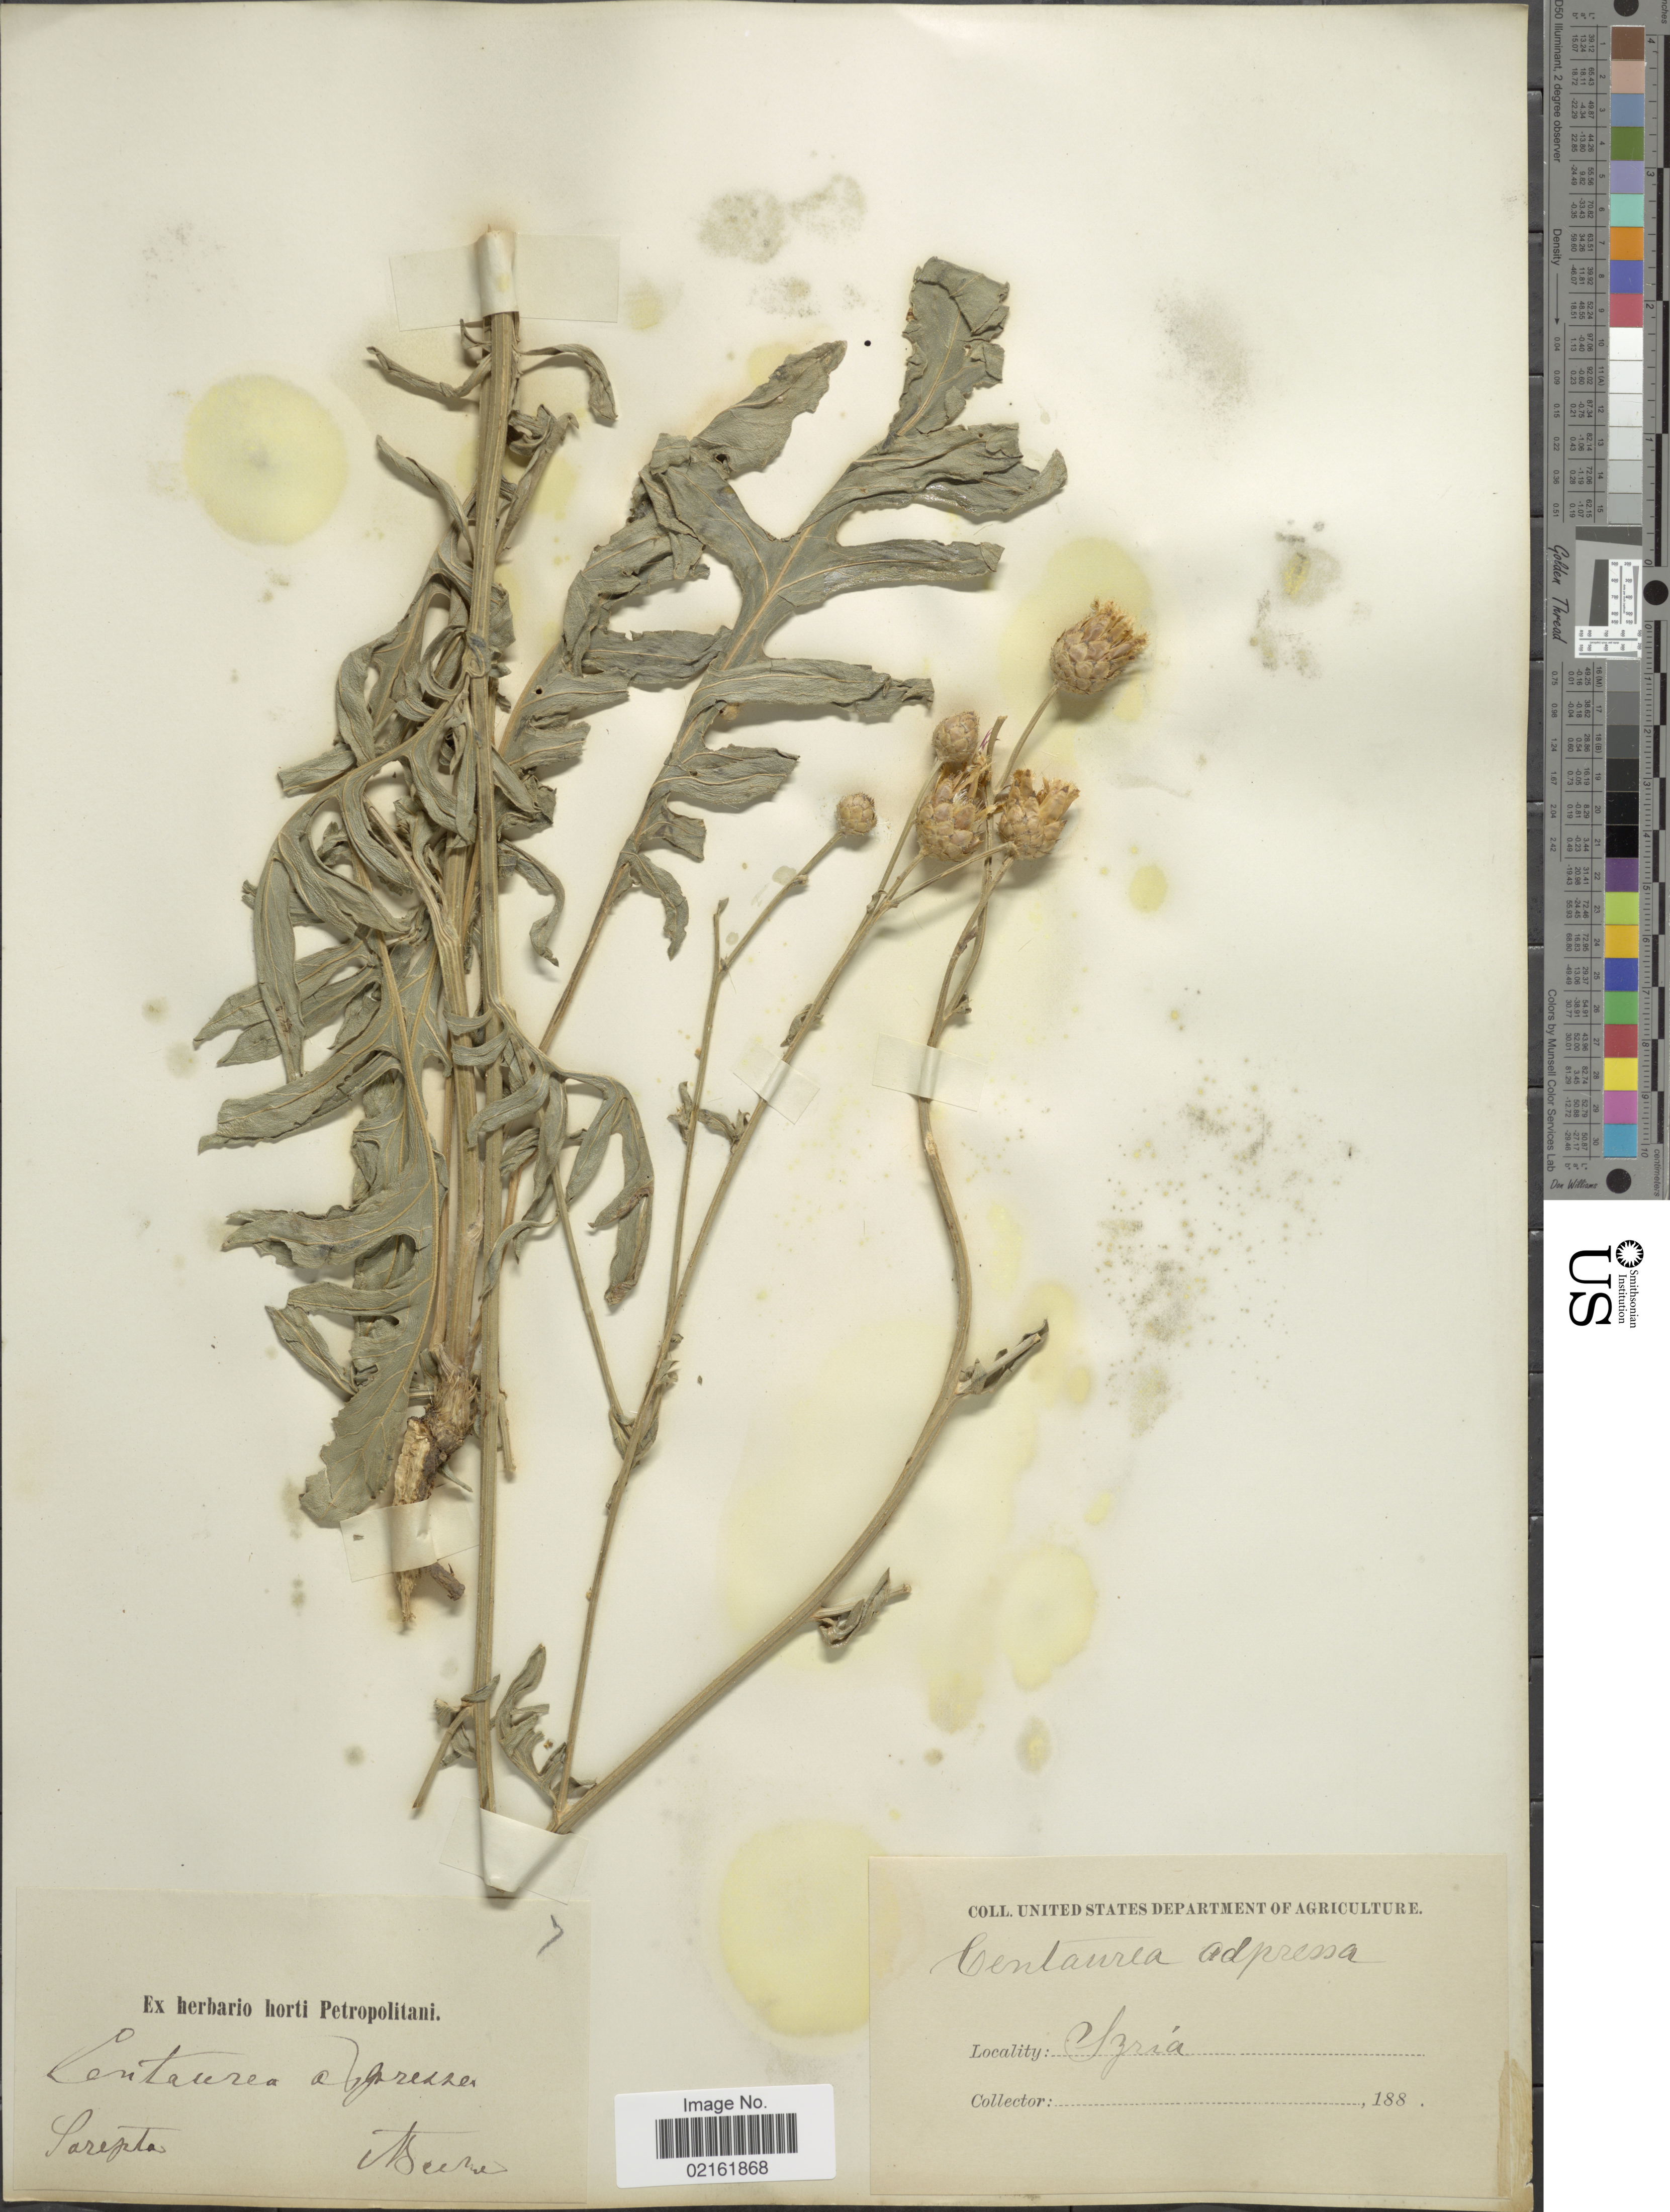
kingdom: Plantae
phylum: Tracheophyta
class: Magnoliopsida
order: Asterales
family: Asteraceae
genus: Centaurea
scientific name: Centaurea adpressa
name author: Ledeb.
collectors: A. Becker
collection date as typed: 188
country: Russian Federation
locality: Sarepta [originally recorded as Syria]